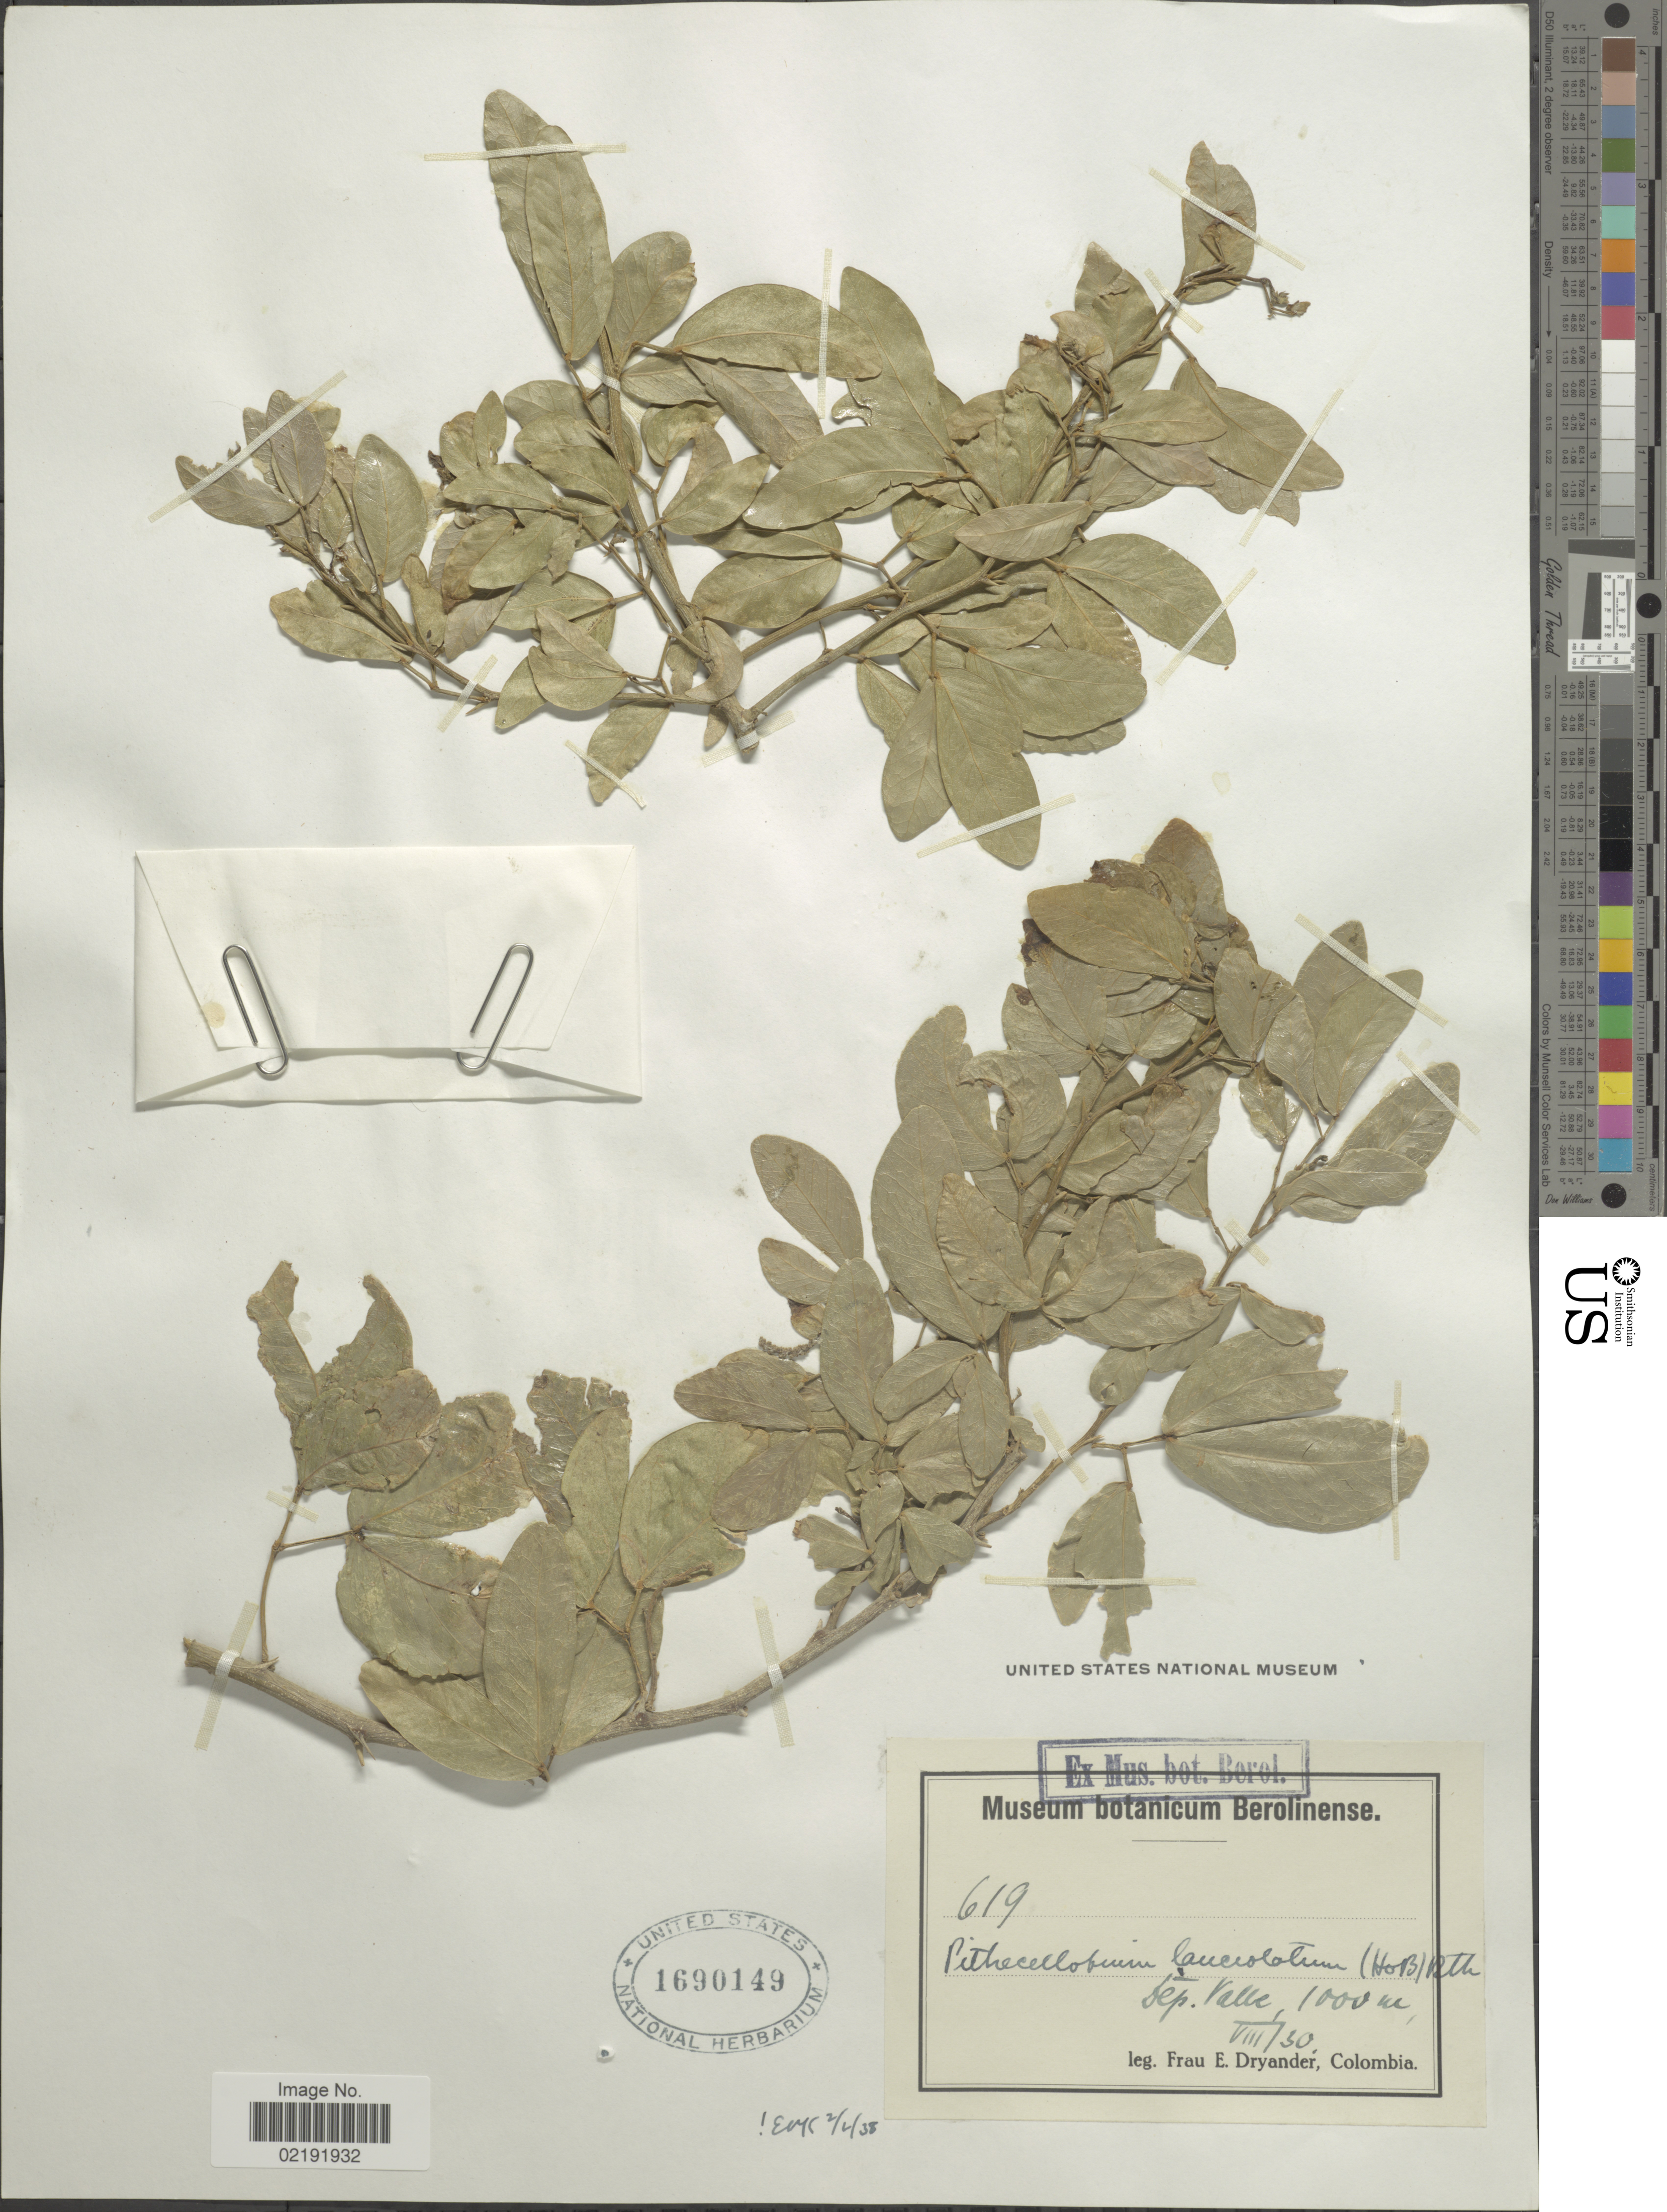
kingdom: Plantae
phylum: Tracheophyta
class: Magnoliopsida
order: Fabales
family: Fabaceae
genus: Pithecellobium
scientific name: Pithecellobium lanceolatum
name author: (Humb. & Bonpl. ex Willd.) Benth.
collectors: F. Dryander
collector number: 619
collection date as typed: Transcribed d/m/y: /8/30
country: Colombia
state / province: Valle del Cauca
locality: Dep. Valle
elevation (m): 1000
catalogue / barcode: US 1690149